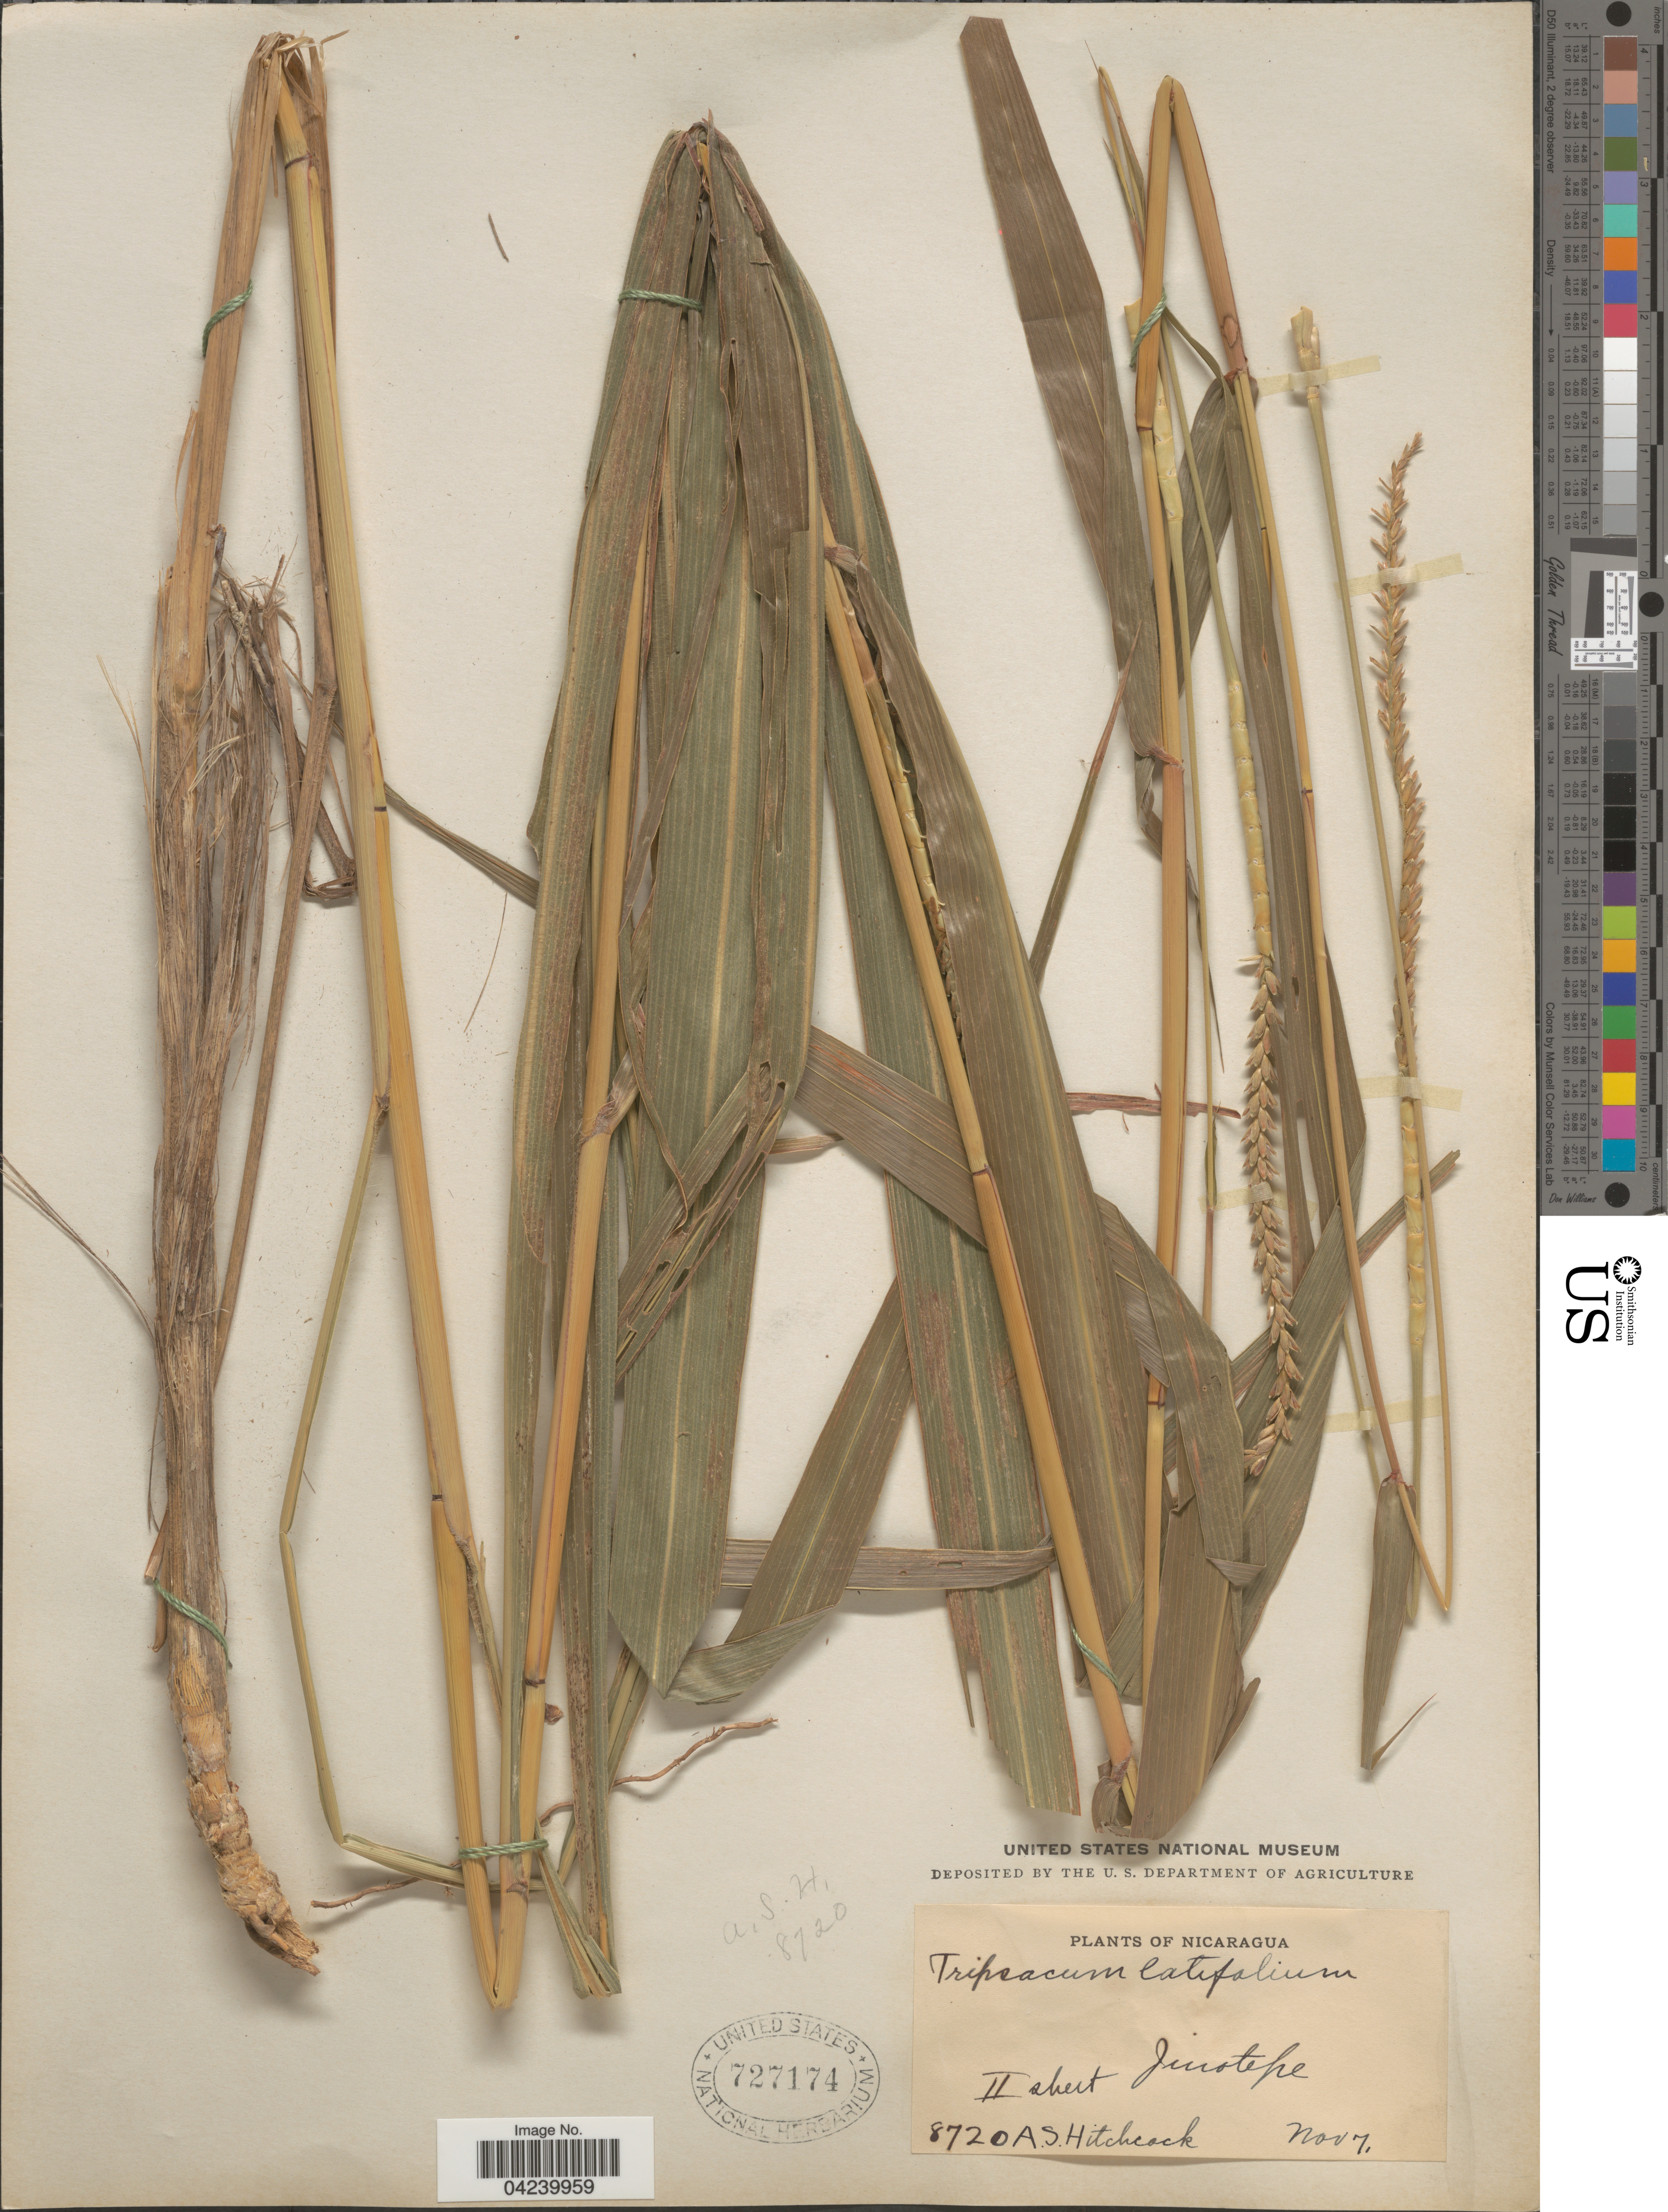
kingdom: Plantae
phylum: Tracheophyta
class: Liliopsida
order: Poales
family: Poaceae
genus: Tripsacum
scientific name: Tripsacum latifolium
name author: Hitchc.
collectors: A. S. Hitchcock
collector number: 8720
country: Nicaragua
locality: Jinotepe.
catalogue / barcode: US 727174